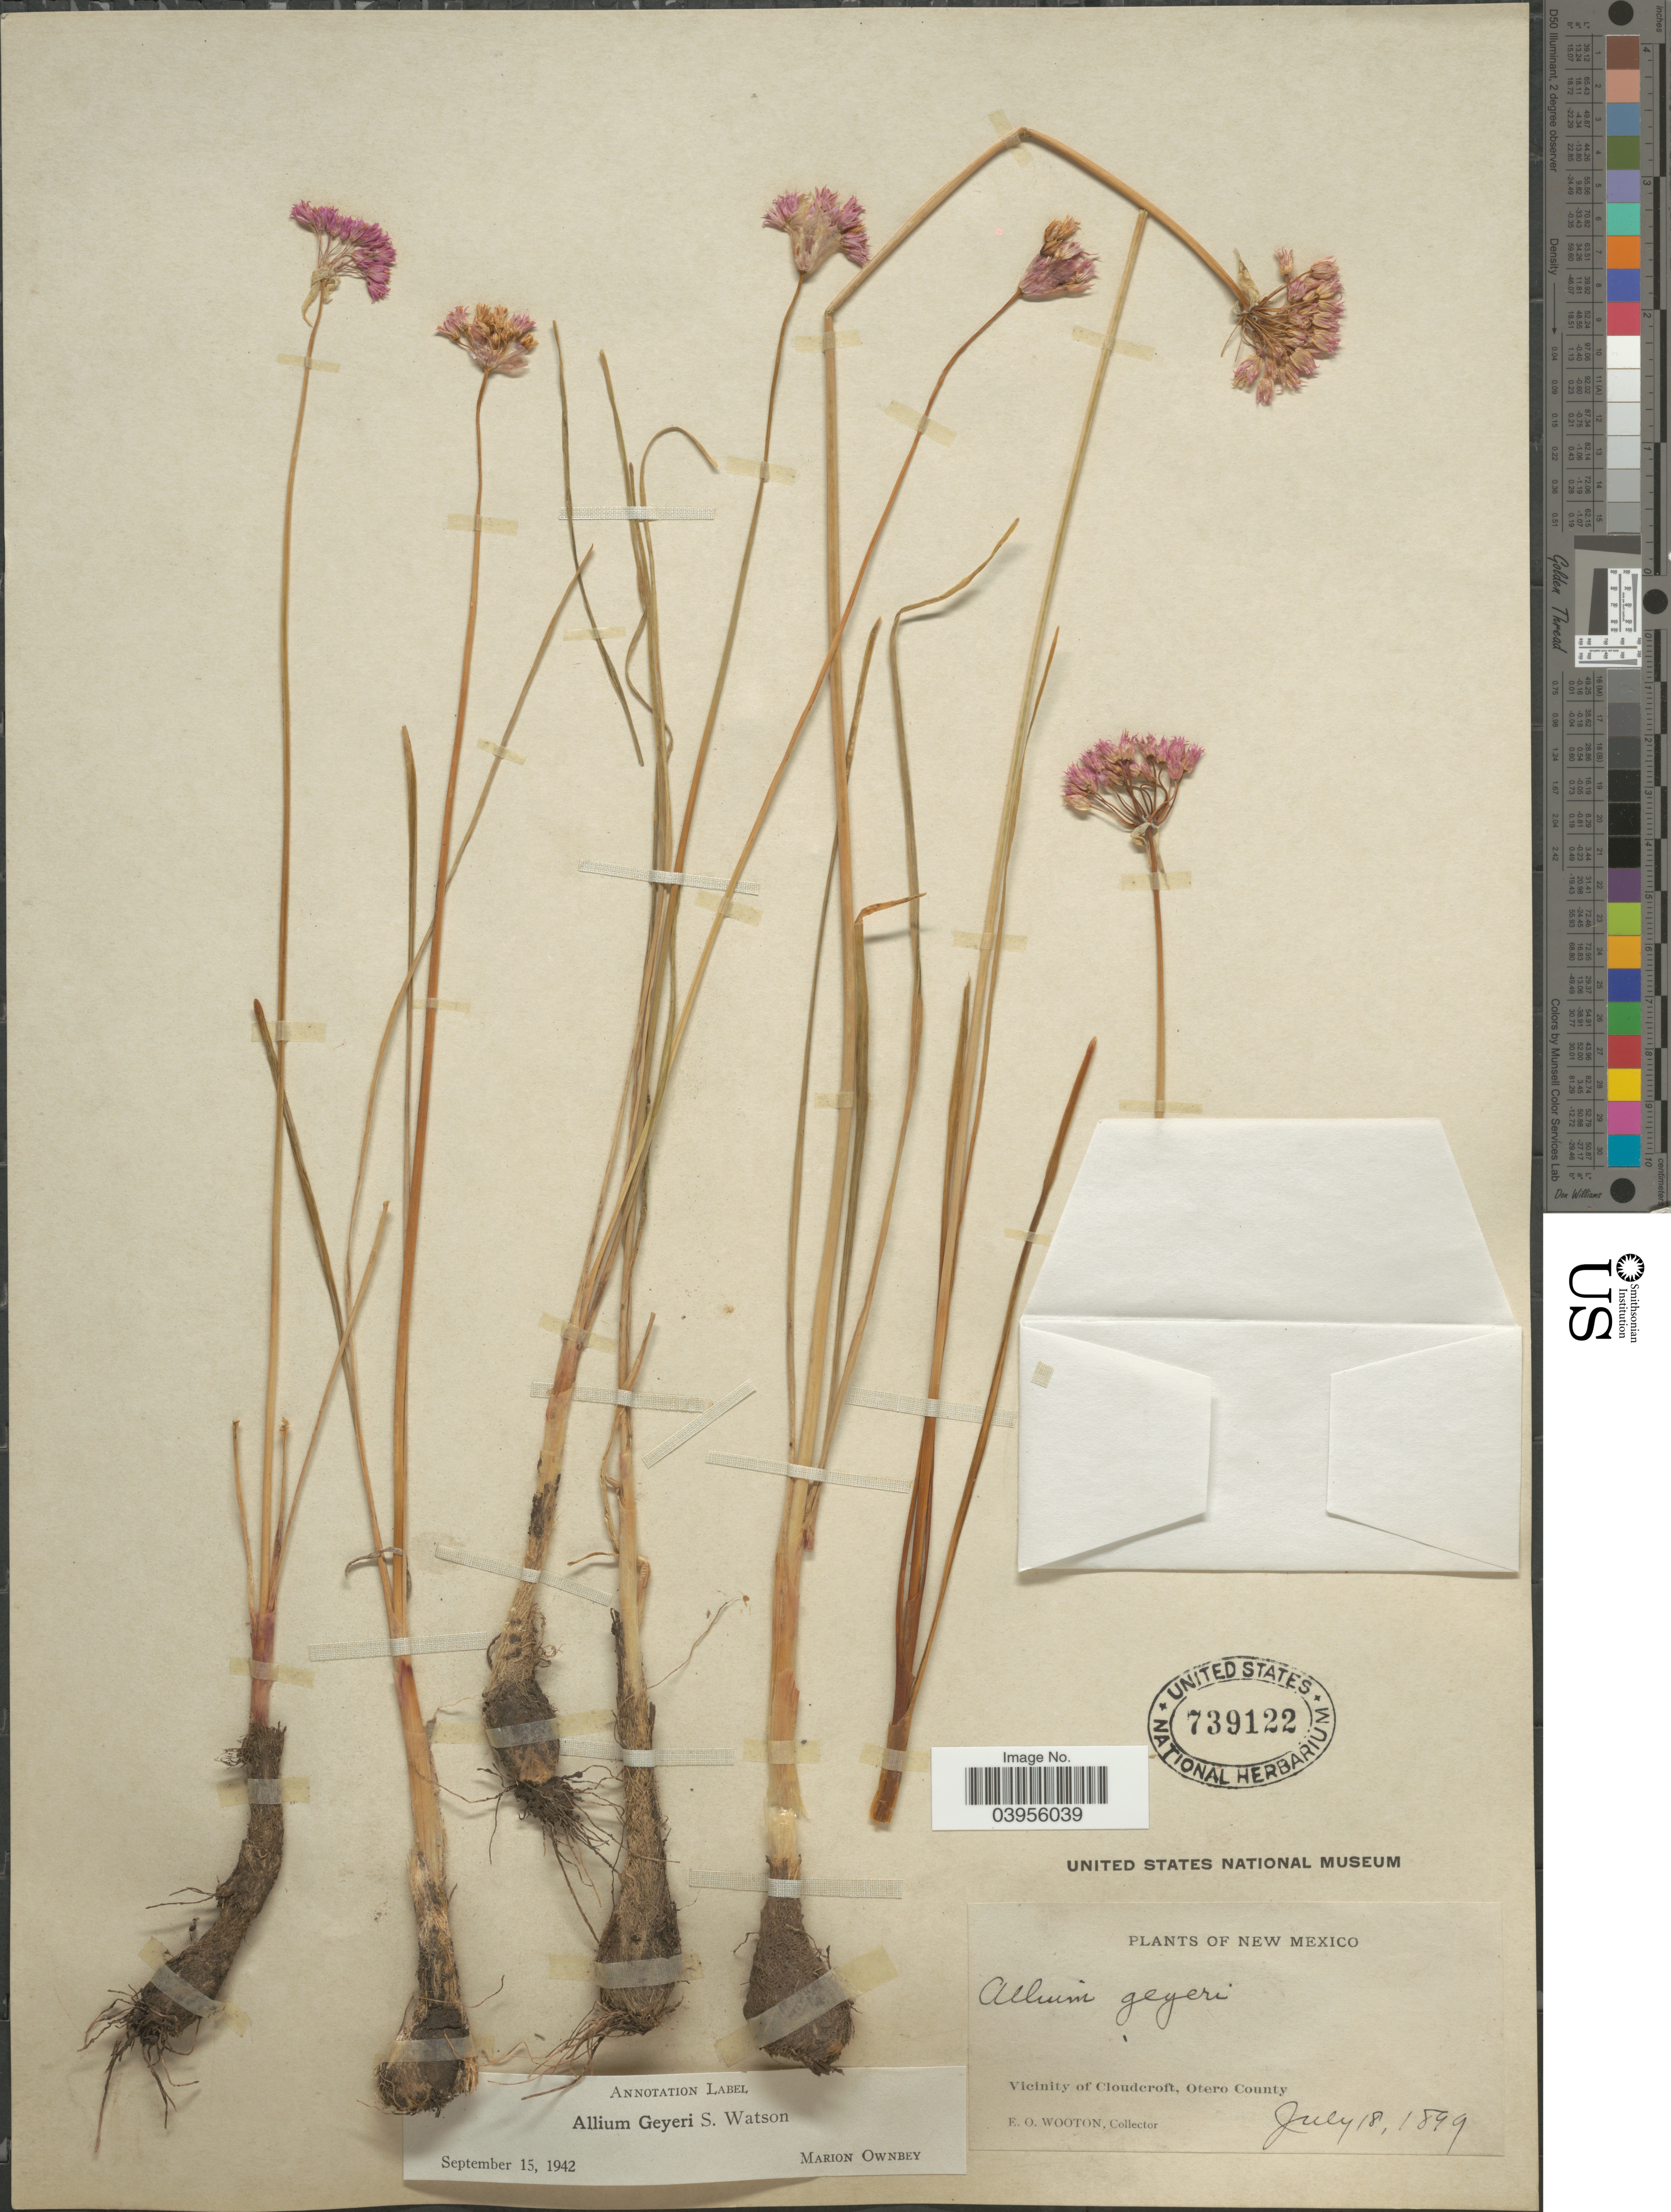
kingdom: Plantae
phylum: Tracheophyta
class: Liliopsida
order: Asparagales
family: Amaryllidaceae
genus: Allium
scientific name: Allium geyeri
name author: S. Watson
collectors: E. O. Wooton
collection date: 1899-07-18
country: United States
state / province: New Mexico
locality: Vicinity of Cloudcroft, Otero County.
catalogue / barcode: US 739122